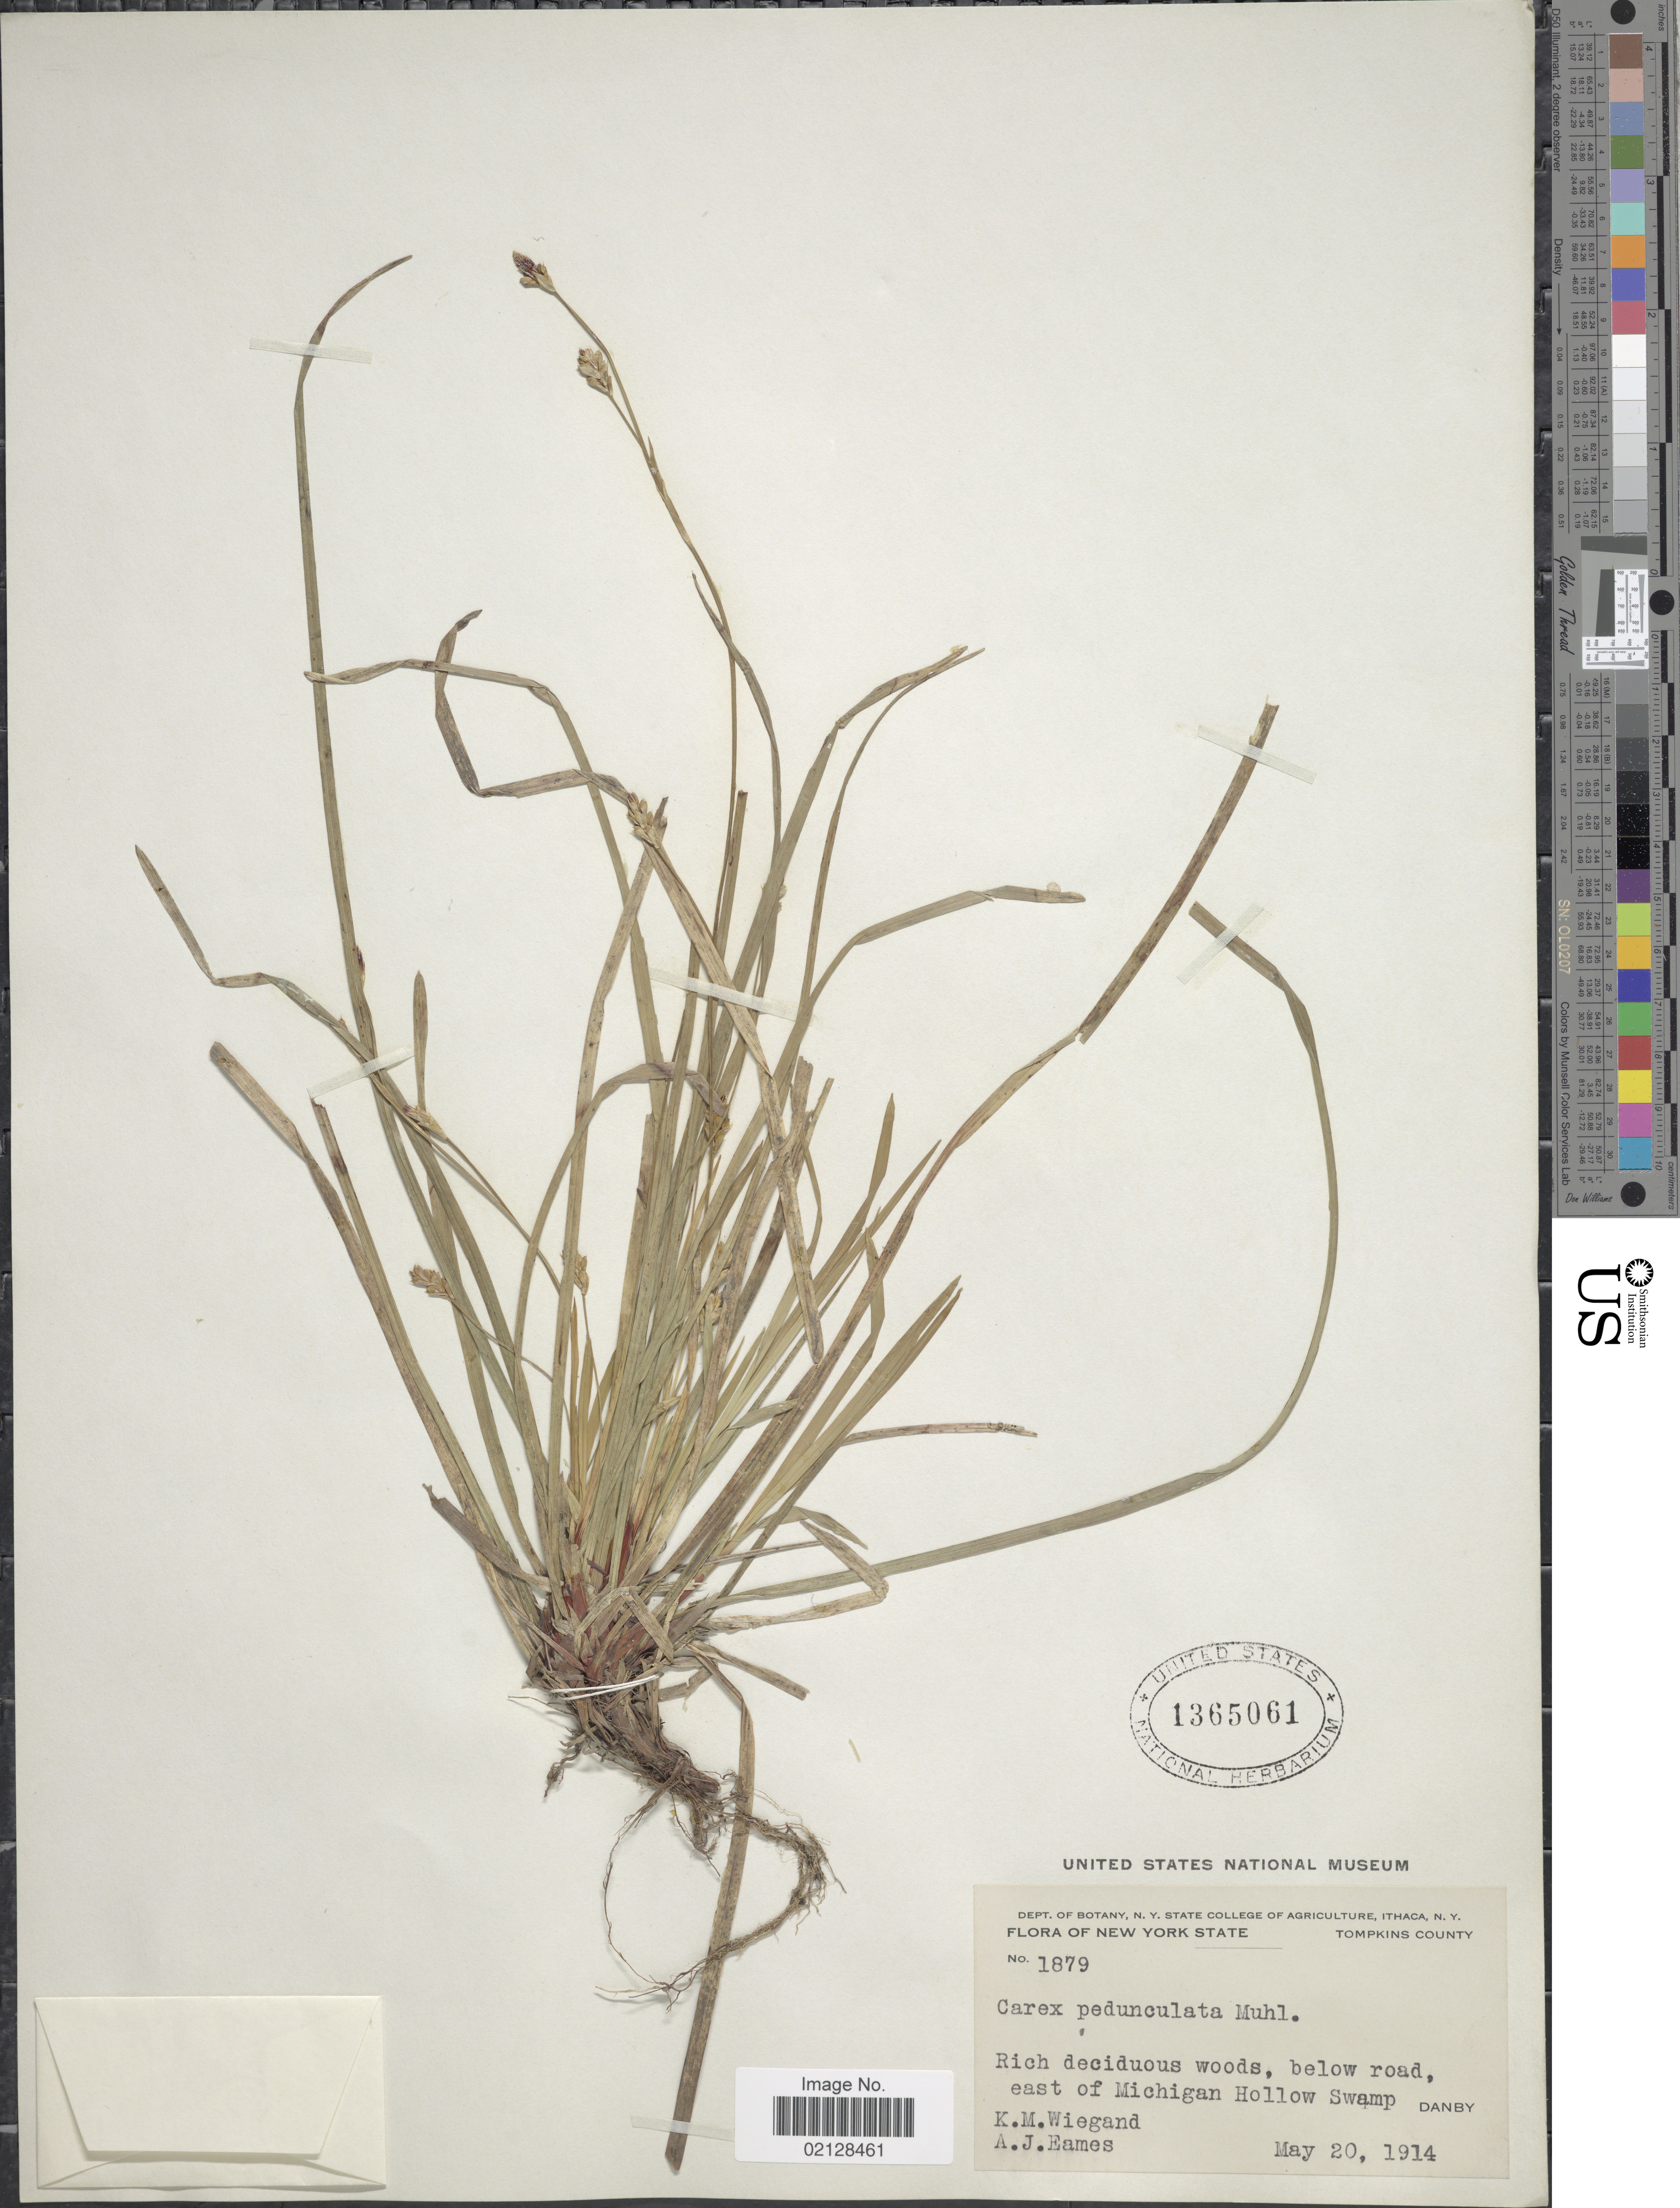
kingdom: Plantae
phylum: Tracheophyta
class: Liliopsida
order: Poales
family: Cyperaceae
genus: Carex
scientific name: Carex pedunculata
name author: Muhl. ex Willd.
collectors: K. M. Wiegand & A. J. Eames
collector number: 1879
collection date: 1914-05-20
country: United States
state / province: New York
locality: Tompkins County, below road, east of Michigan Hollow Swamp, Danby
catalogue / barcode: US 1365061